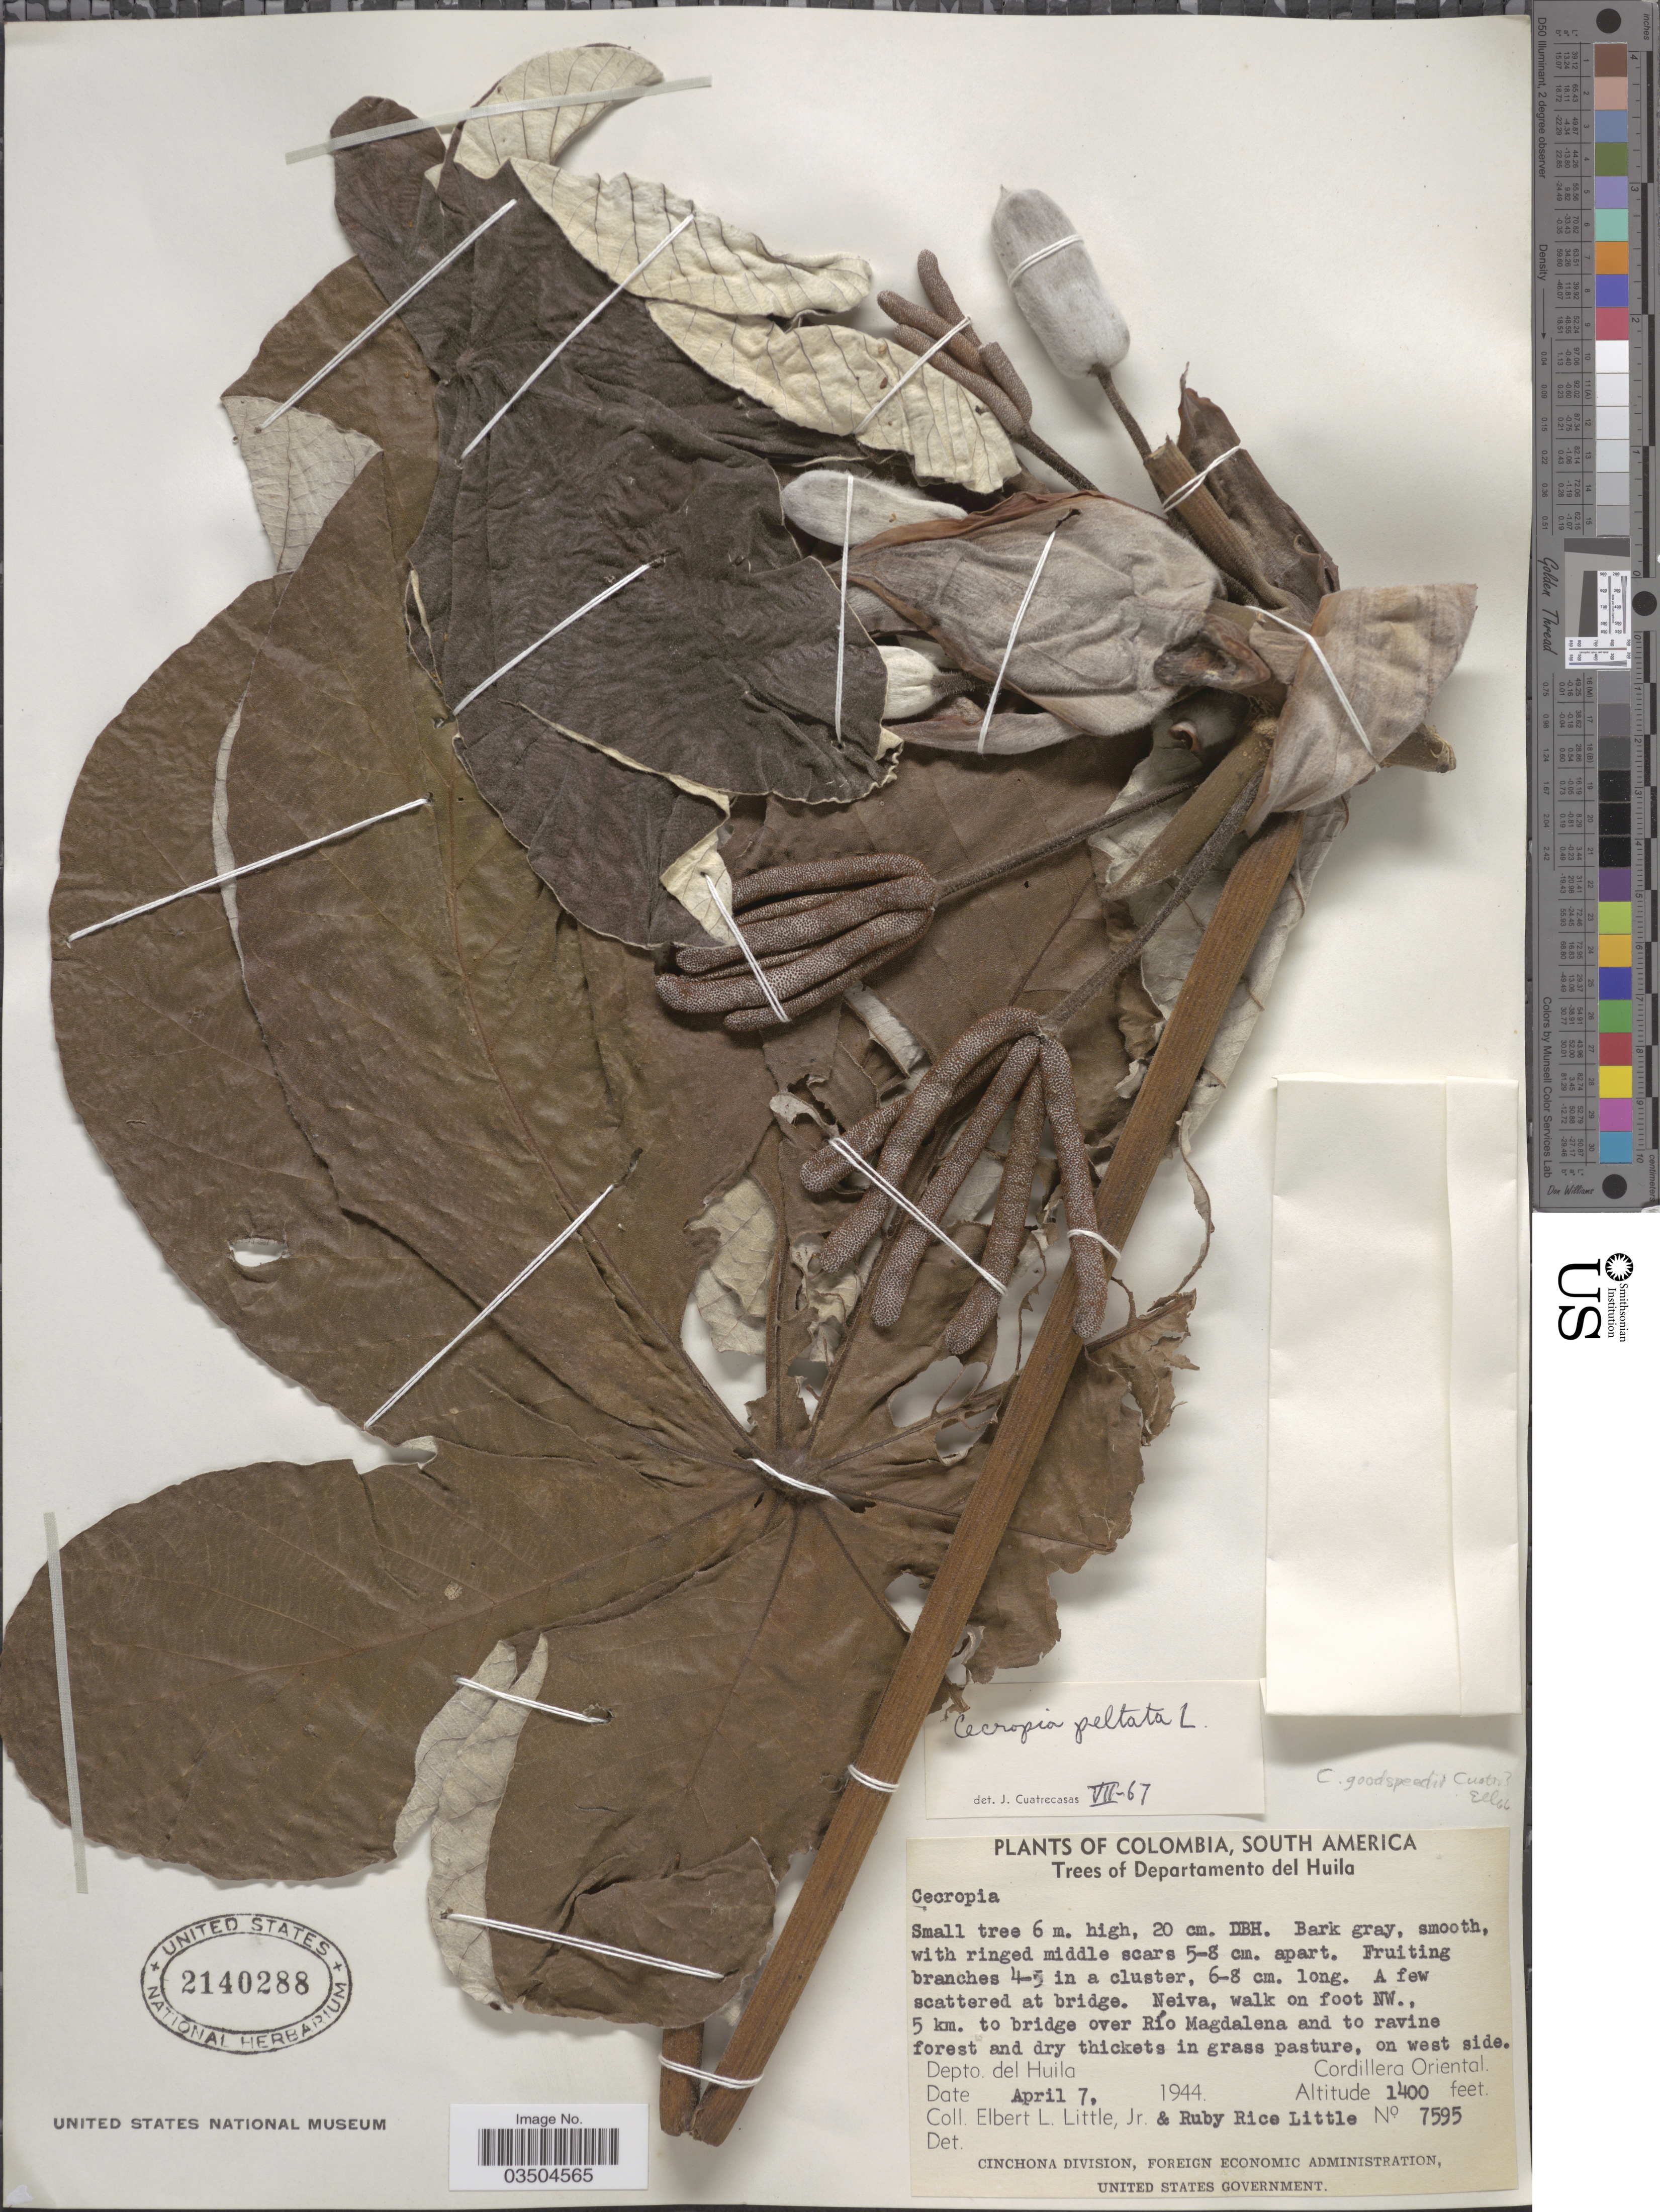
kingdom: Plantae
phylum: Tracheophyta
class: Magnoliopsida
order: Rosales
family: Urticaceae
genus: Cecropia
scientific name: Cecropia peltata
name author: L.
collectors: E. L. Little & R. R. Little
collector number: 7595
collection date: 1944-04-07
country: Colombia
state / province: Huila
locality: Neiva, walk on foot NW., 5 km. to bridge over Río Magdalena and to ravine forest and dry thickets in grass pasture, on west side. Depto. del Huila, Cordillera Oriental.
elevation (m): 427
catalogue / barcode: US 2140288